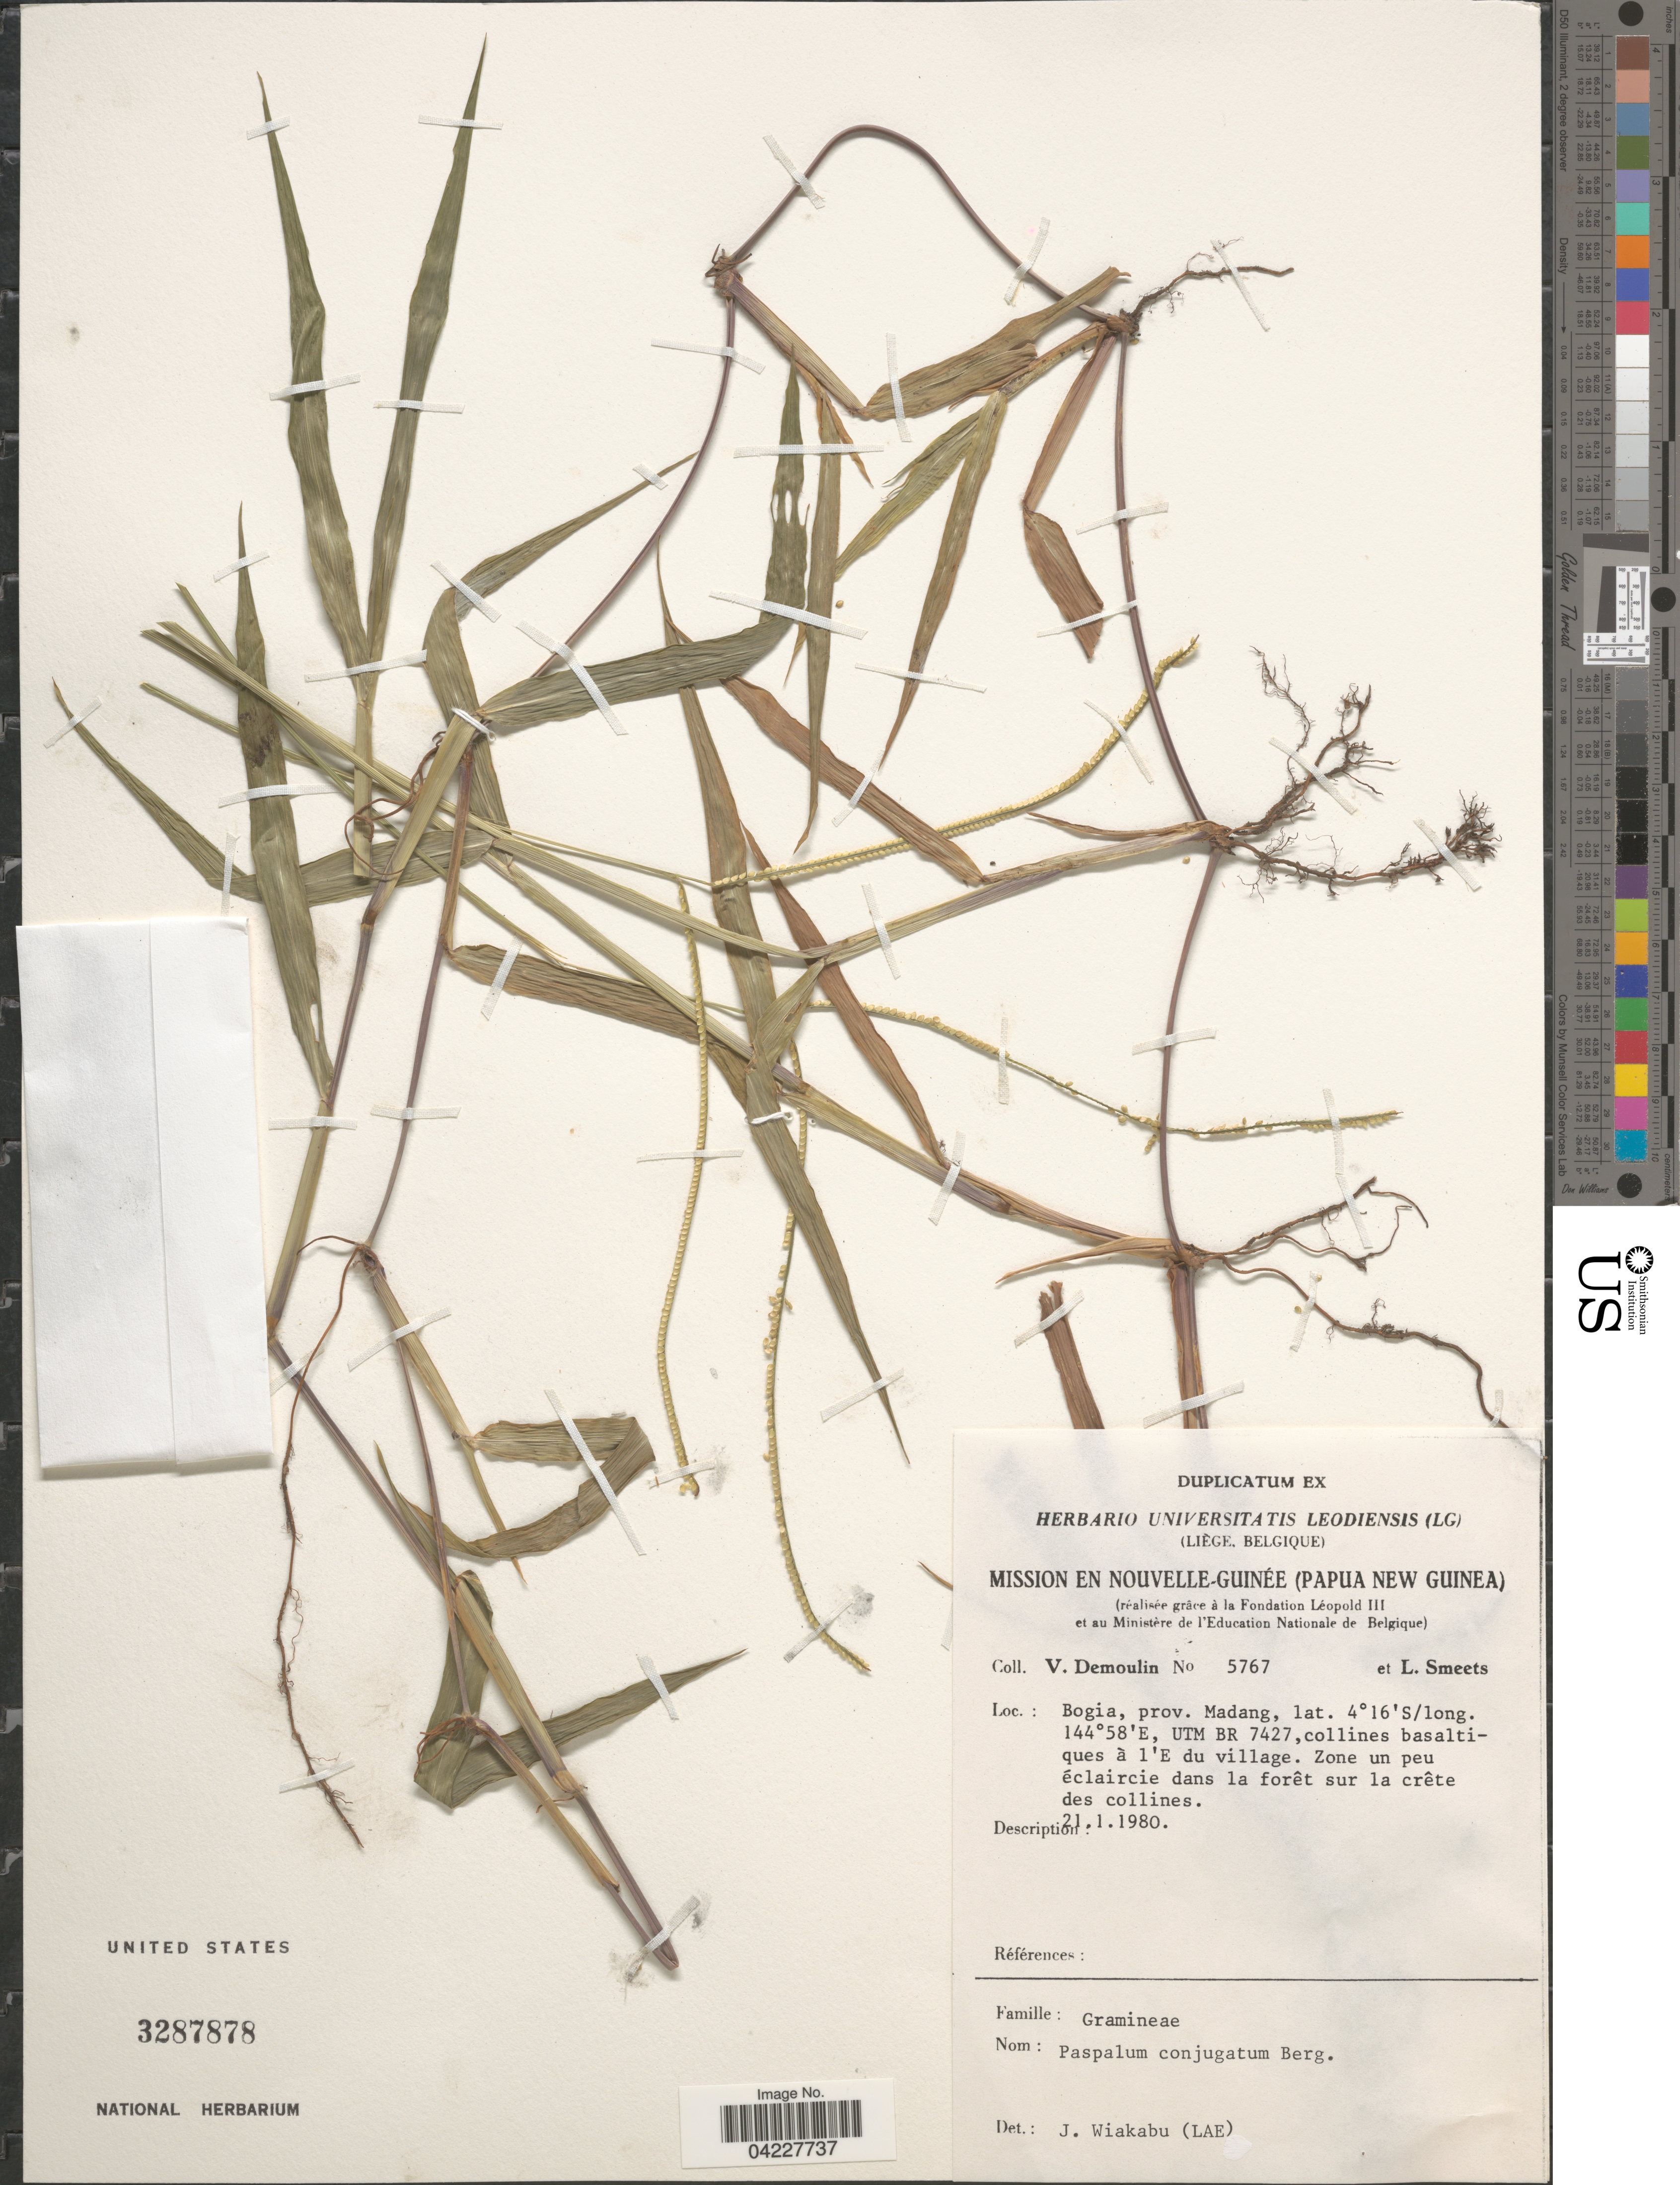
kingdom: Plantae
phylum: Tracheophyta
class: Liliopsida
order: Poales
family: Poaceae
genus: Paspalum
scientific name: Paspalum conjugatum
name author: P.J. Bergius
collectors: V. Demoulin & L. Smeets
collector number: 5767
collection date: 1980-01-21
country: Papua New Guinea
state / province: Madang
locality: Mission en Nouvelle-Guinée (Papue New Guinea). Bogia, UTM BR 7427, collines basaltiques à l'E du village.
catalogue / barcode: US 3287878